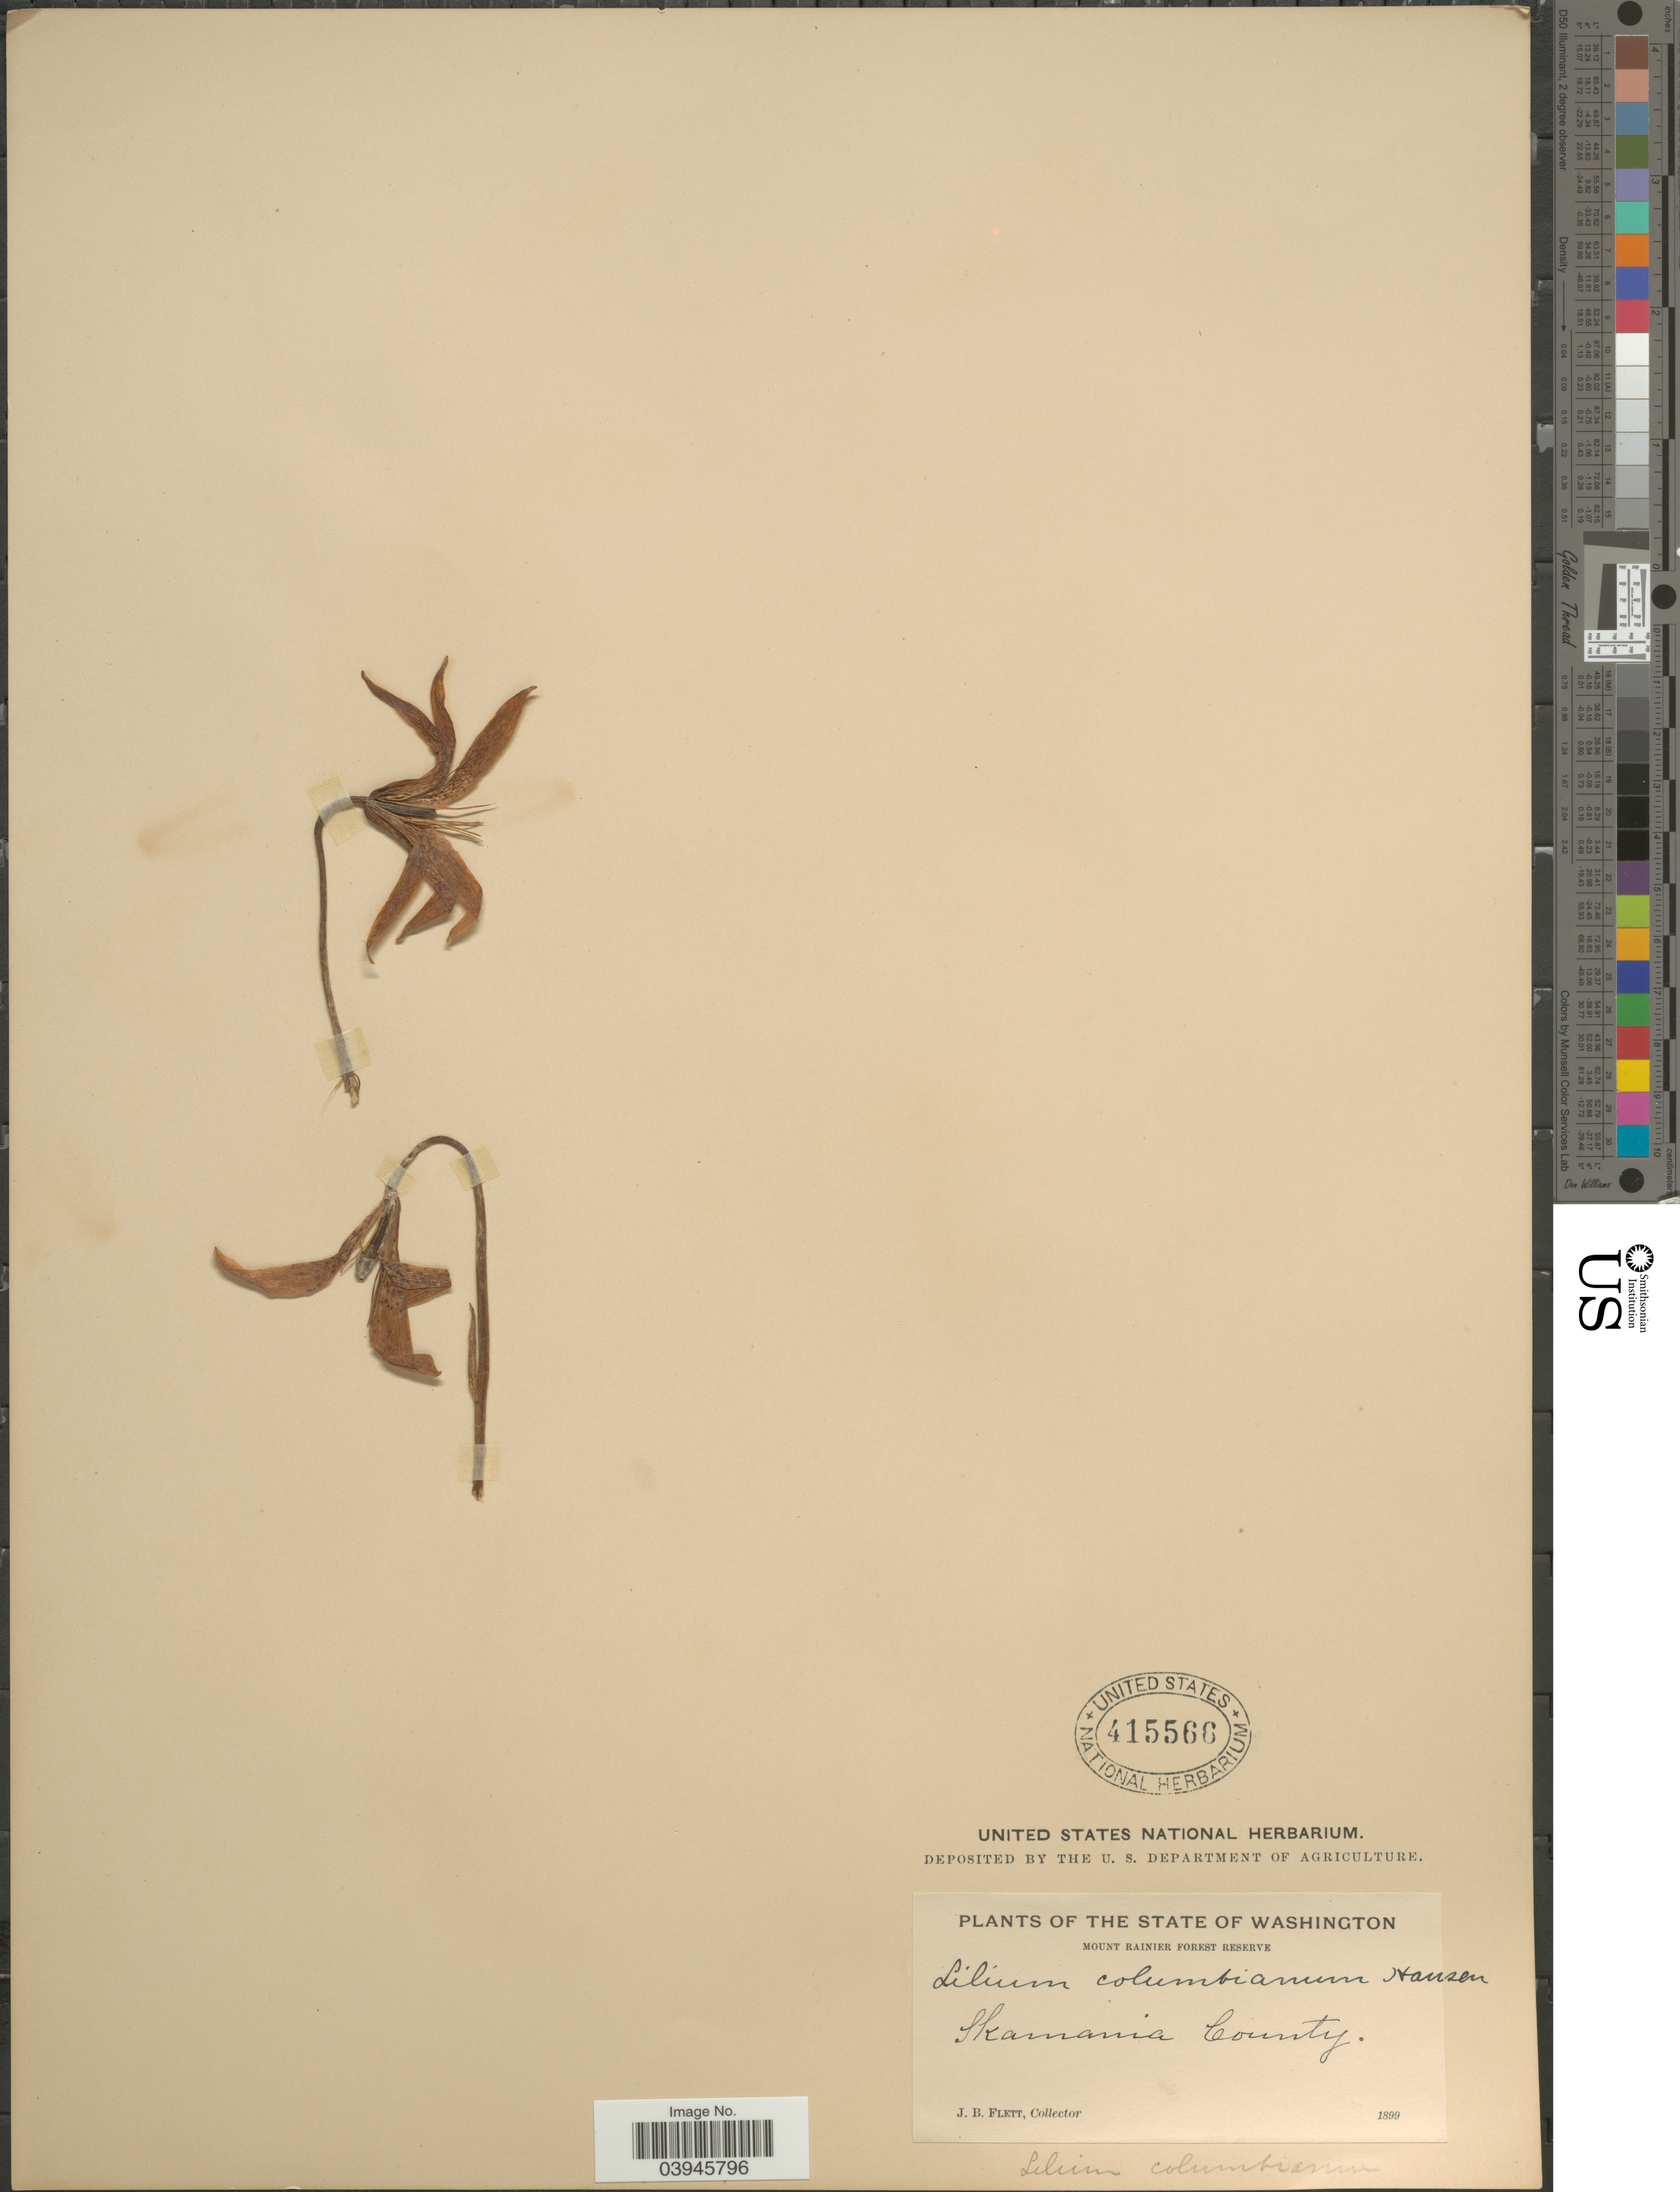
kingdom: Plantae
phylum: Tracheophyta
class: Liliopsida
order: Liliales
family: Liliaceae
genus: Lilium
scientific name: Lilium columbianum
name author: Leichtlin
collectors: J. Flett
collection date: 1899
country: United States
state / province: Washington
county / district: Skamania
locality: Mount Rainier Forest Reserve. Skamania County.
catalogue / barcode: US 415566